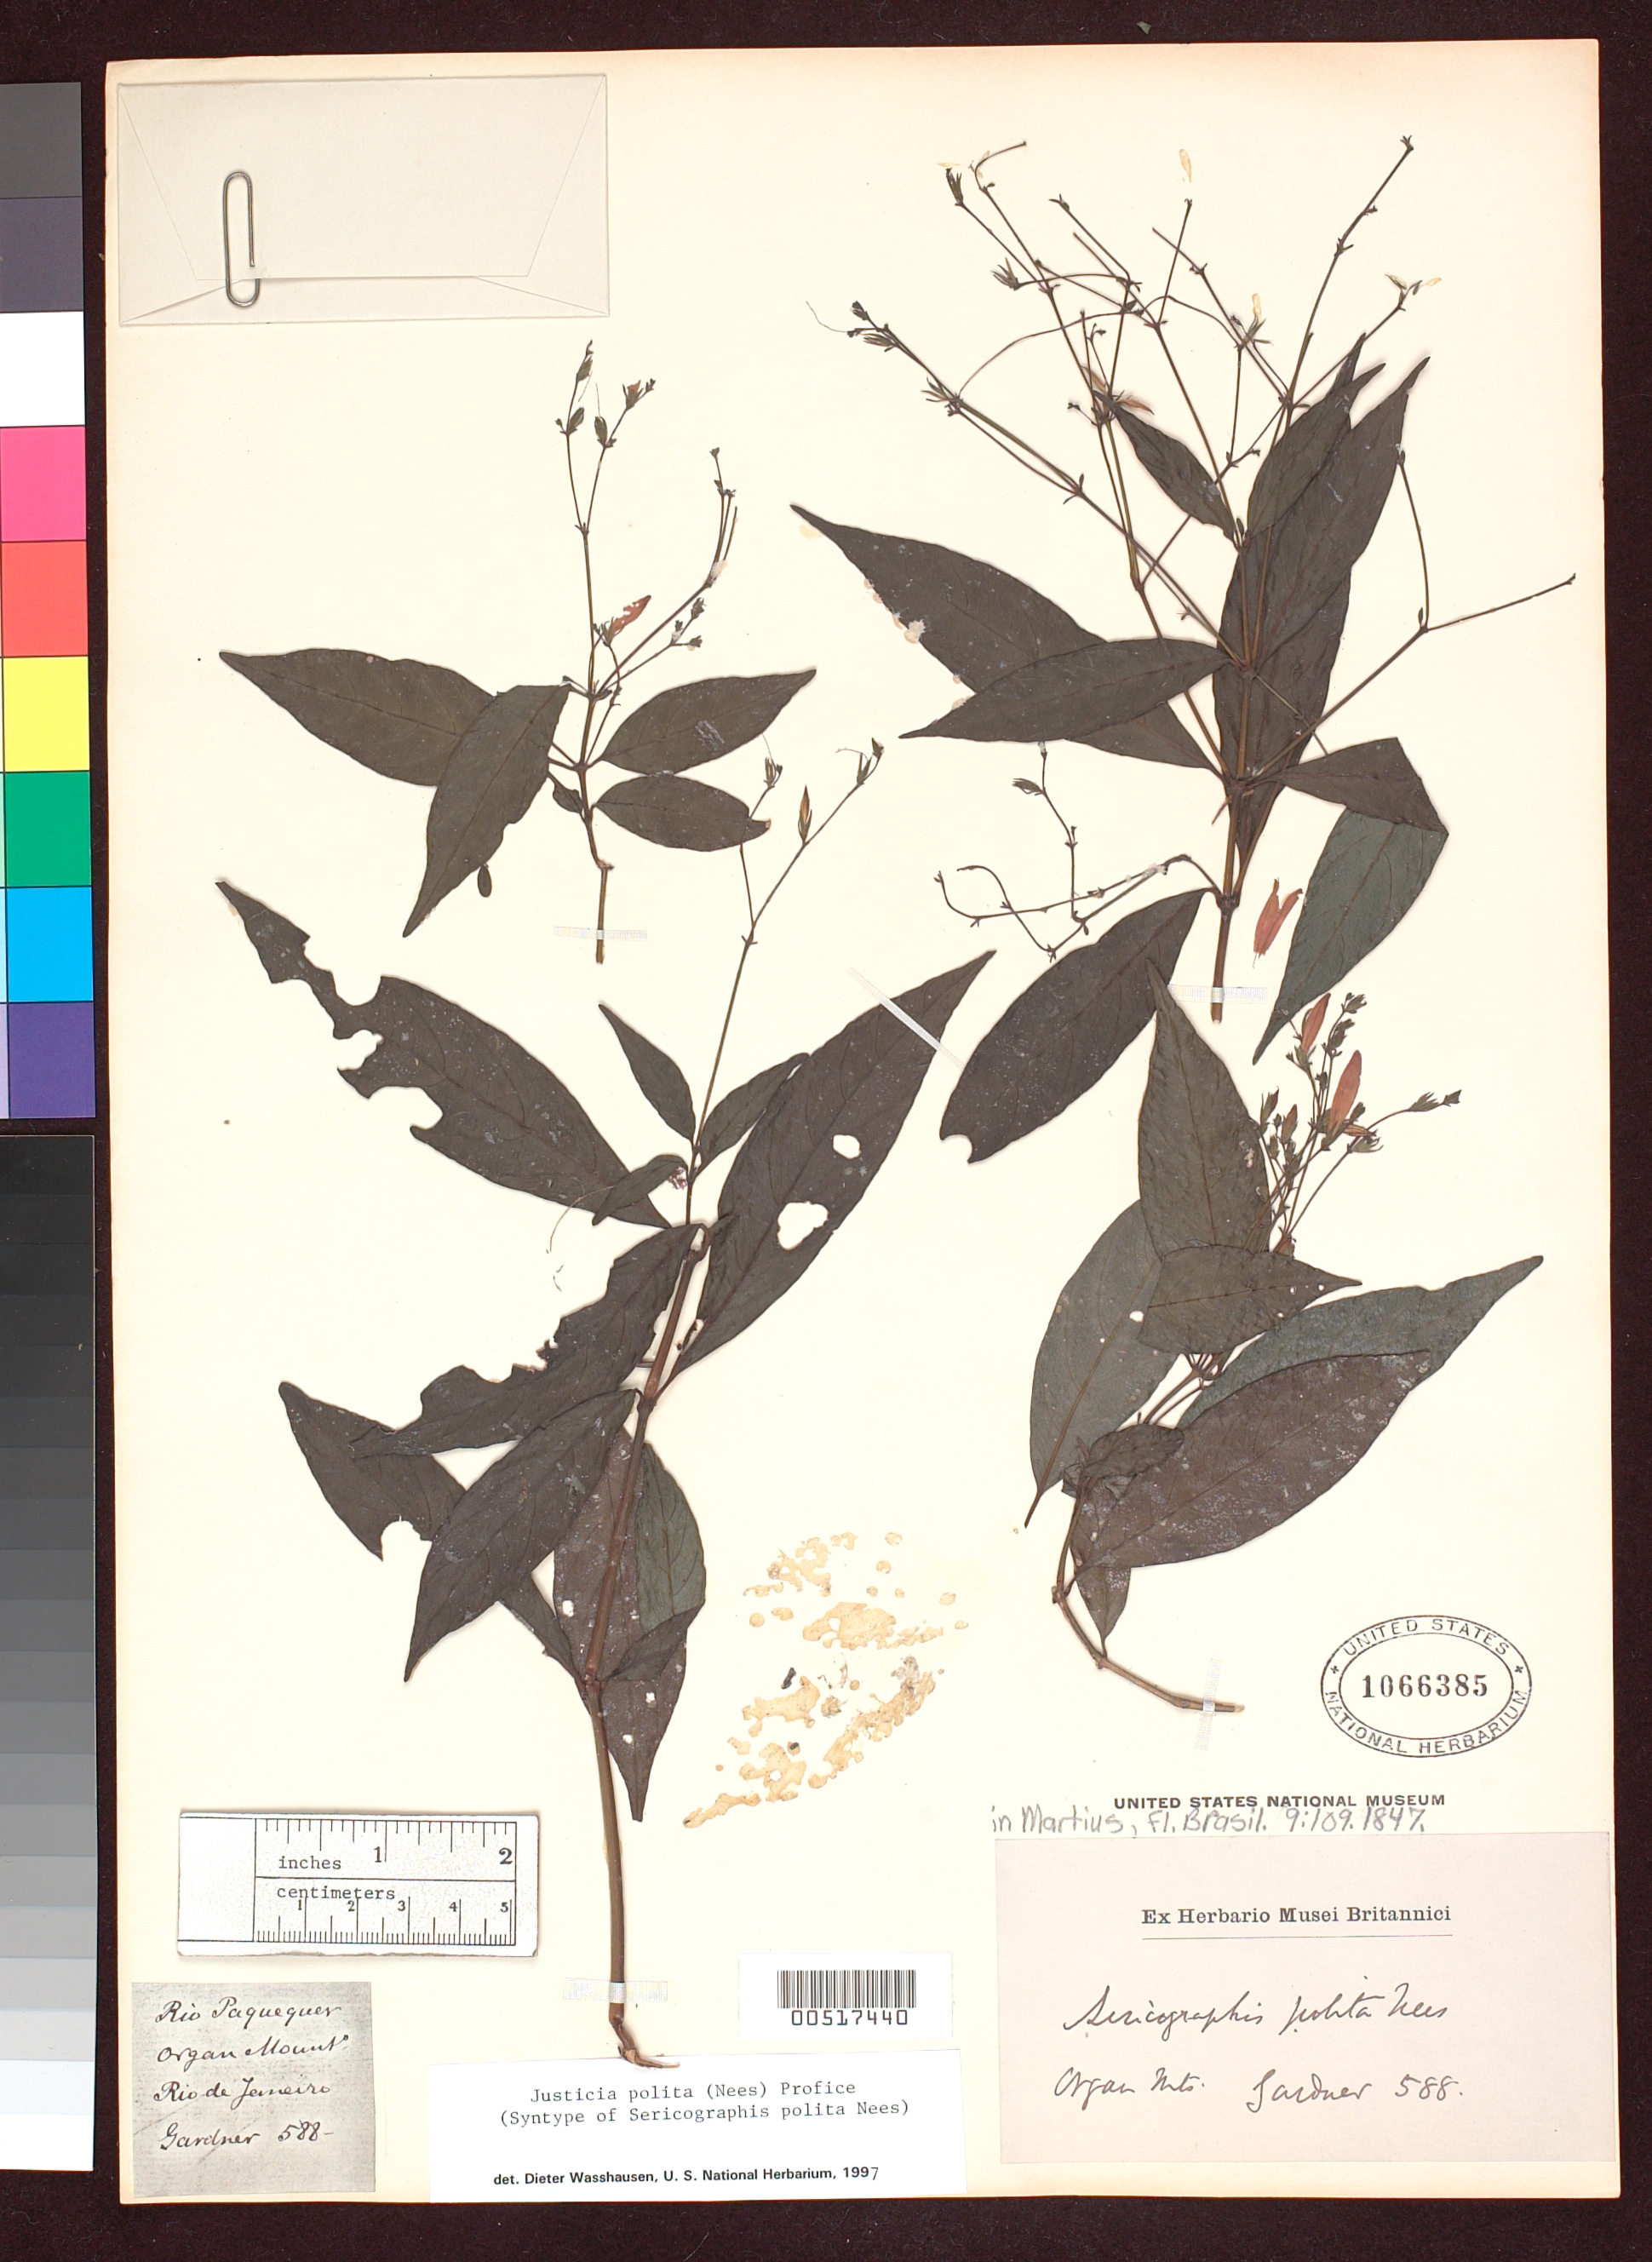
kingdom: Plantae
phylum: Tracheophyta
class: Magnoliopsida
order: Lamiales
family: Acanthaceae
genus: Sericographis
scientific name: Sericographis polita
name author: Nees in Mart.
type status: Syntype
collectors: G. Gardner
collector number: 588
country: Brazil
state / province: Rio de Janeiro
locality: Riopaquequer, Organ Mountains.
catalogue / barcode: US 1066385